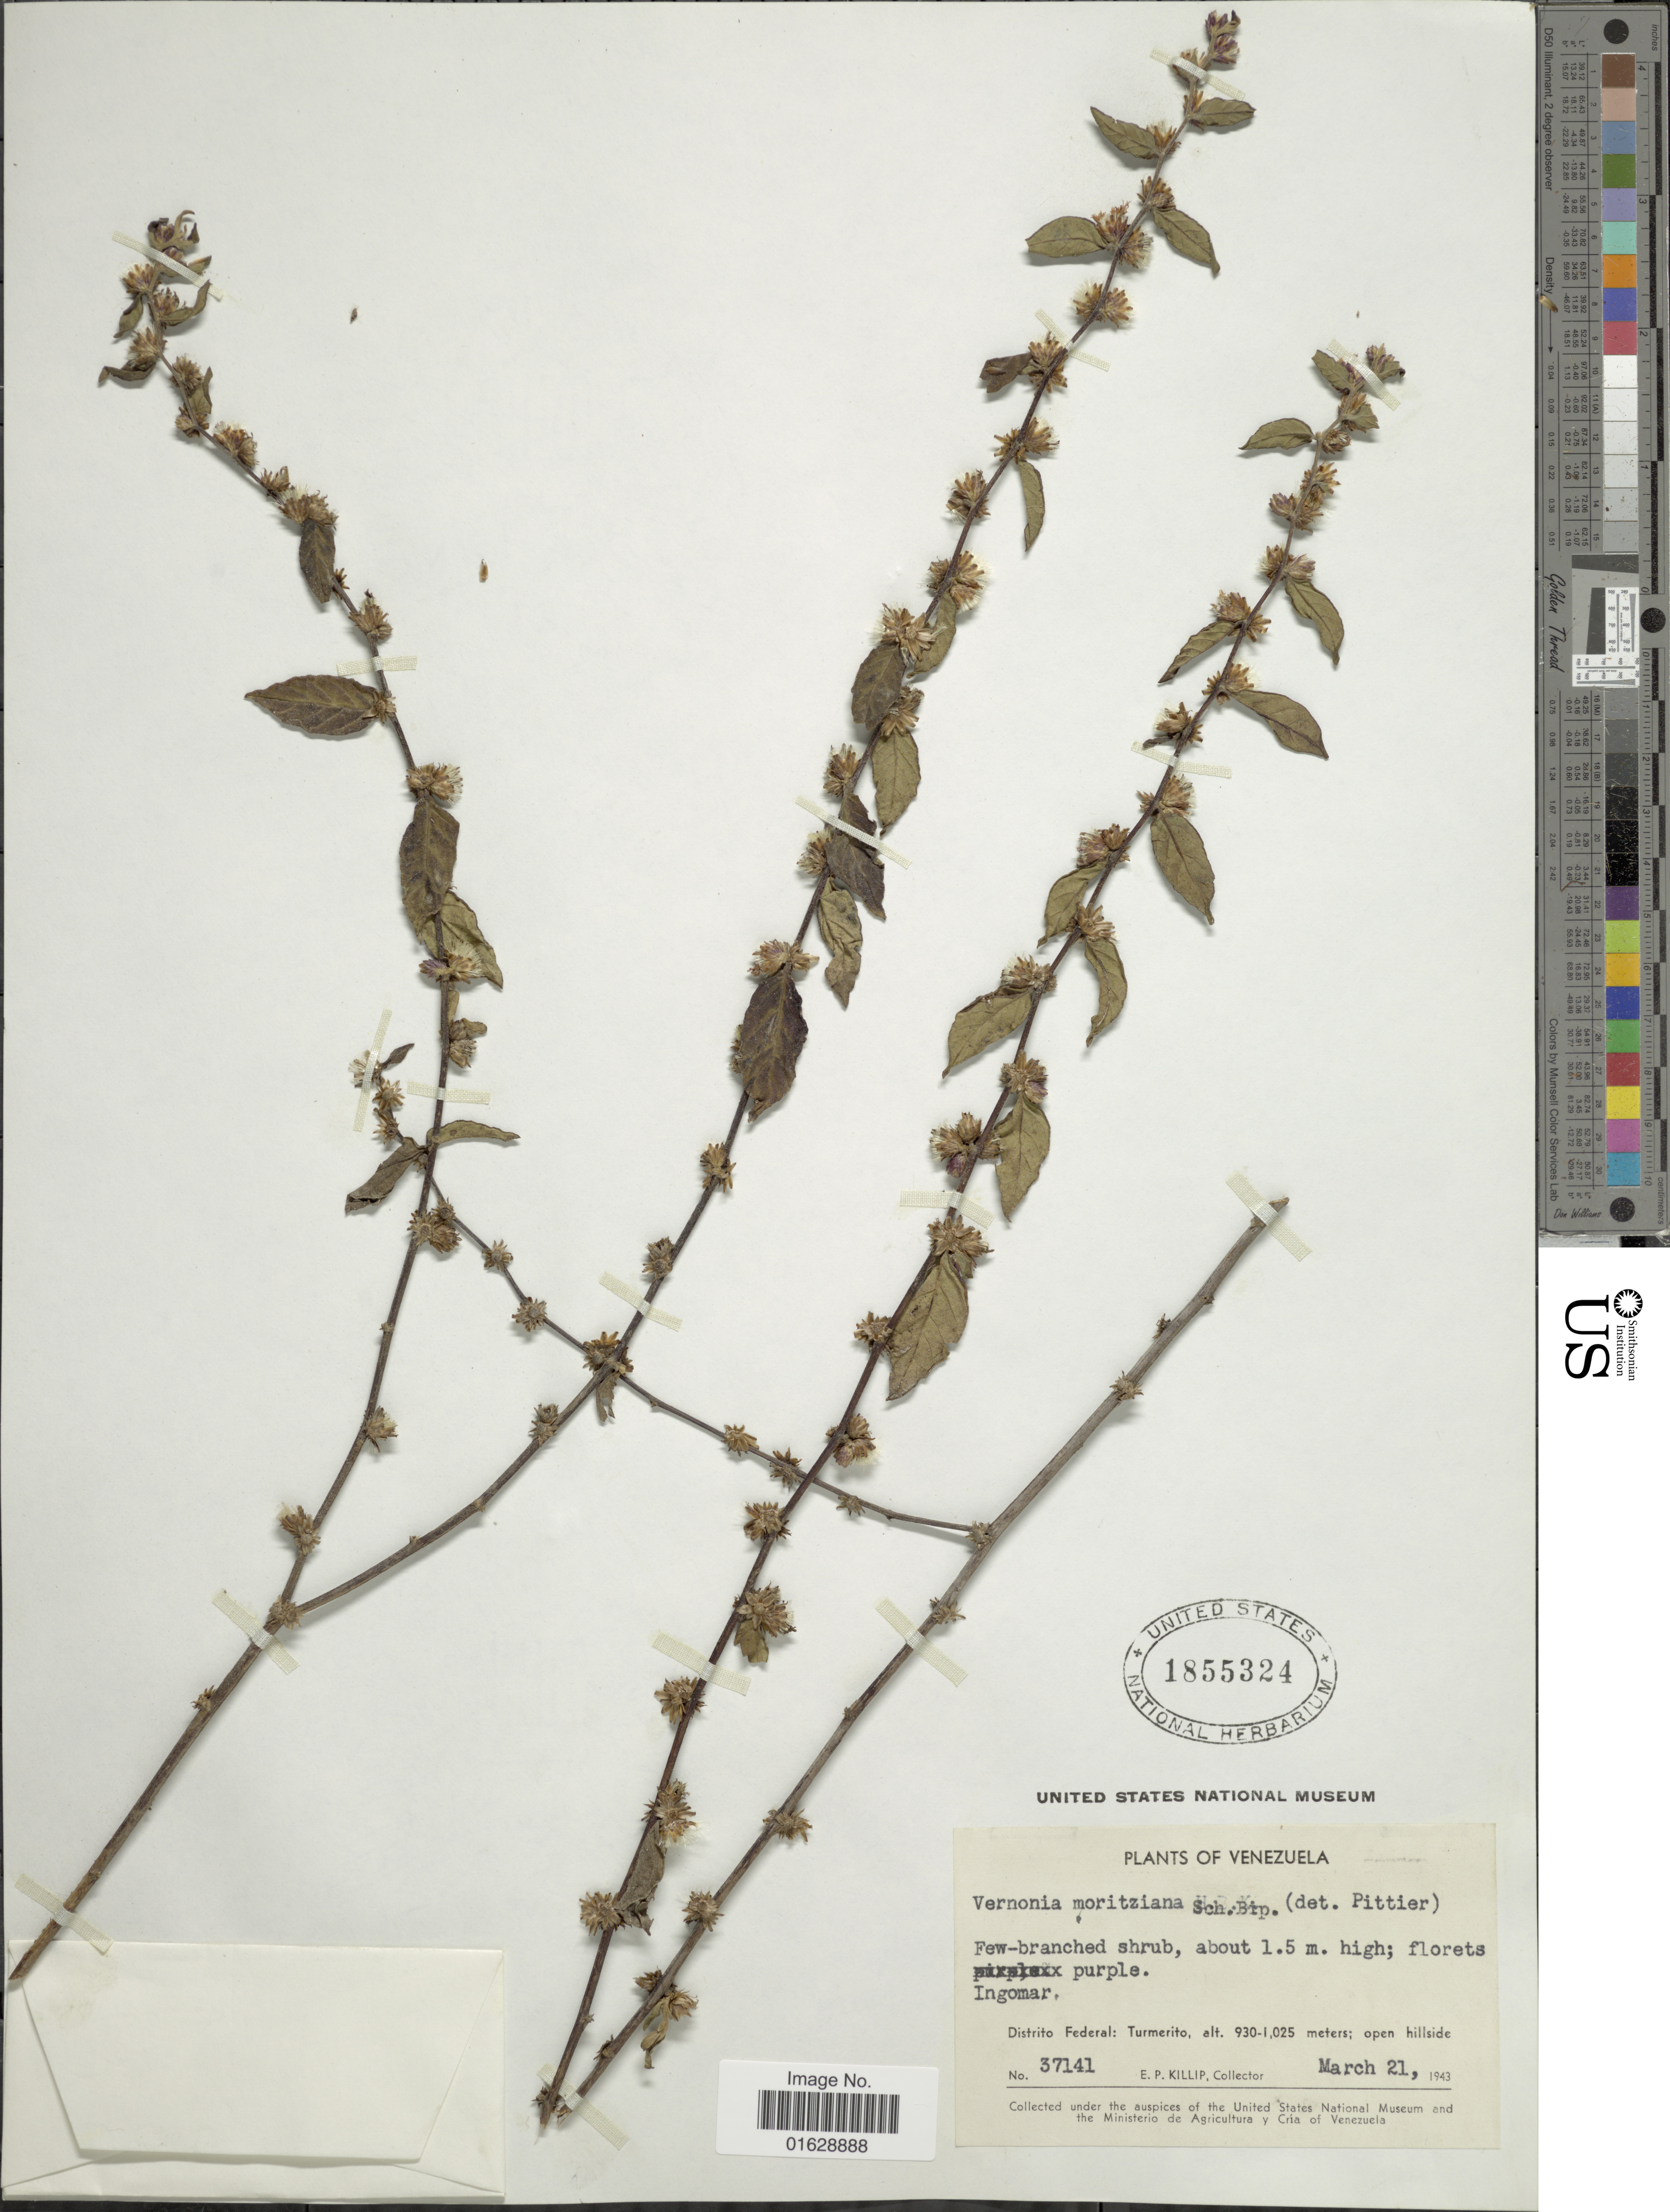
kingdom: Plantae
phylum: Tracheophyta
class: Magnoliopsida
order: Asterales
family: Asteraceae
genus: Lepidaploa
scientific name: Lepidaploa gracilis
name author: (Kunth) H. Rob.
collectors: E. P. Killip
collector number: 37141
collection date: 1943-03-21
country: Mexico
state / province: Distrito Federal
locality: Distrito Federal: Turmerito. Ingomar.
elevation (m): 930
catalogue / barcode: US 1855324